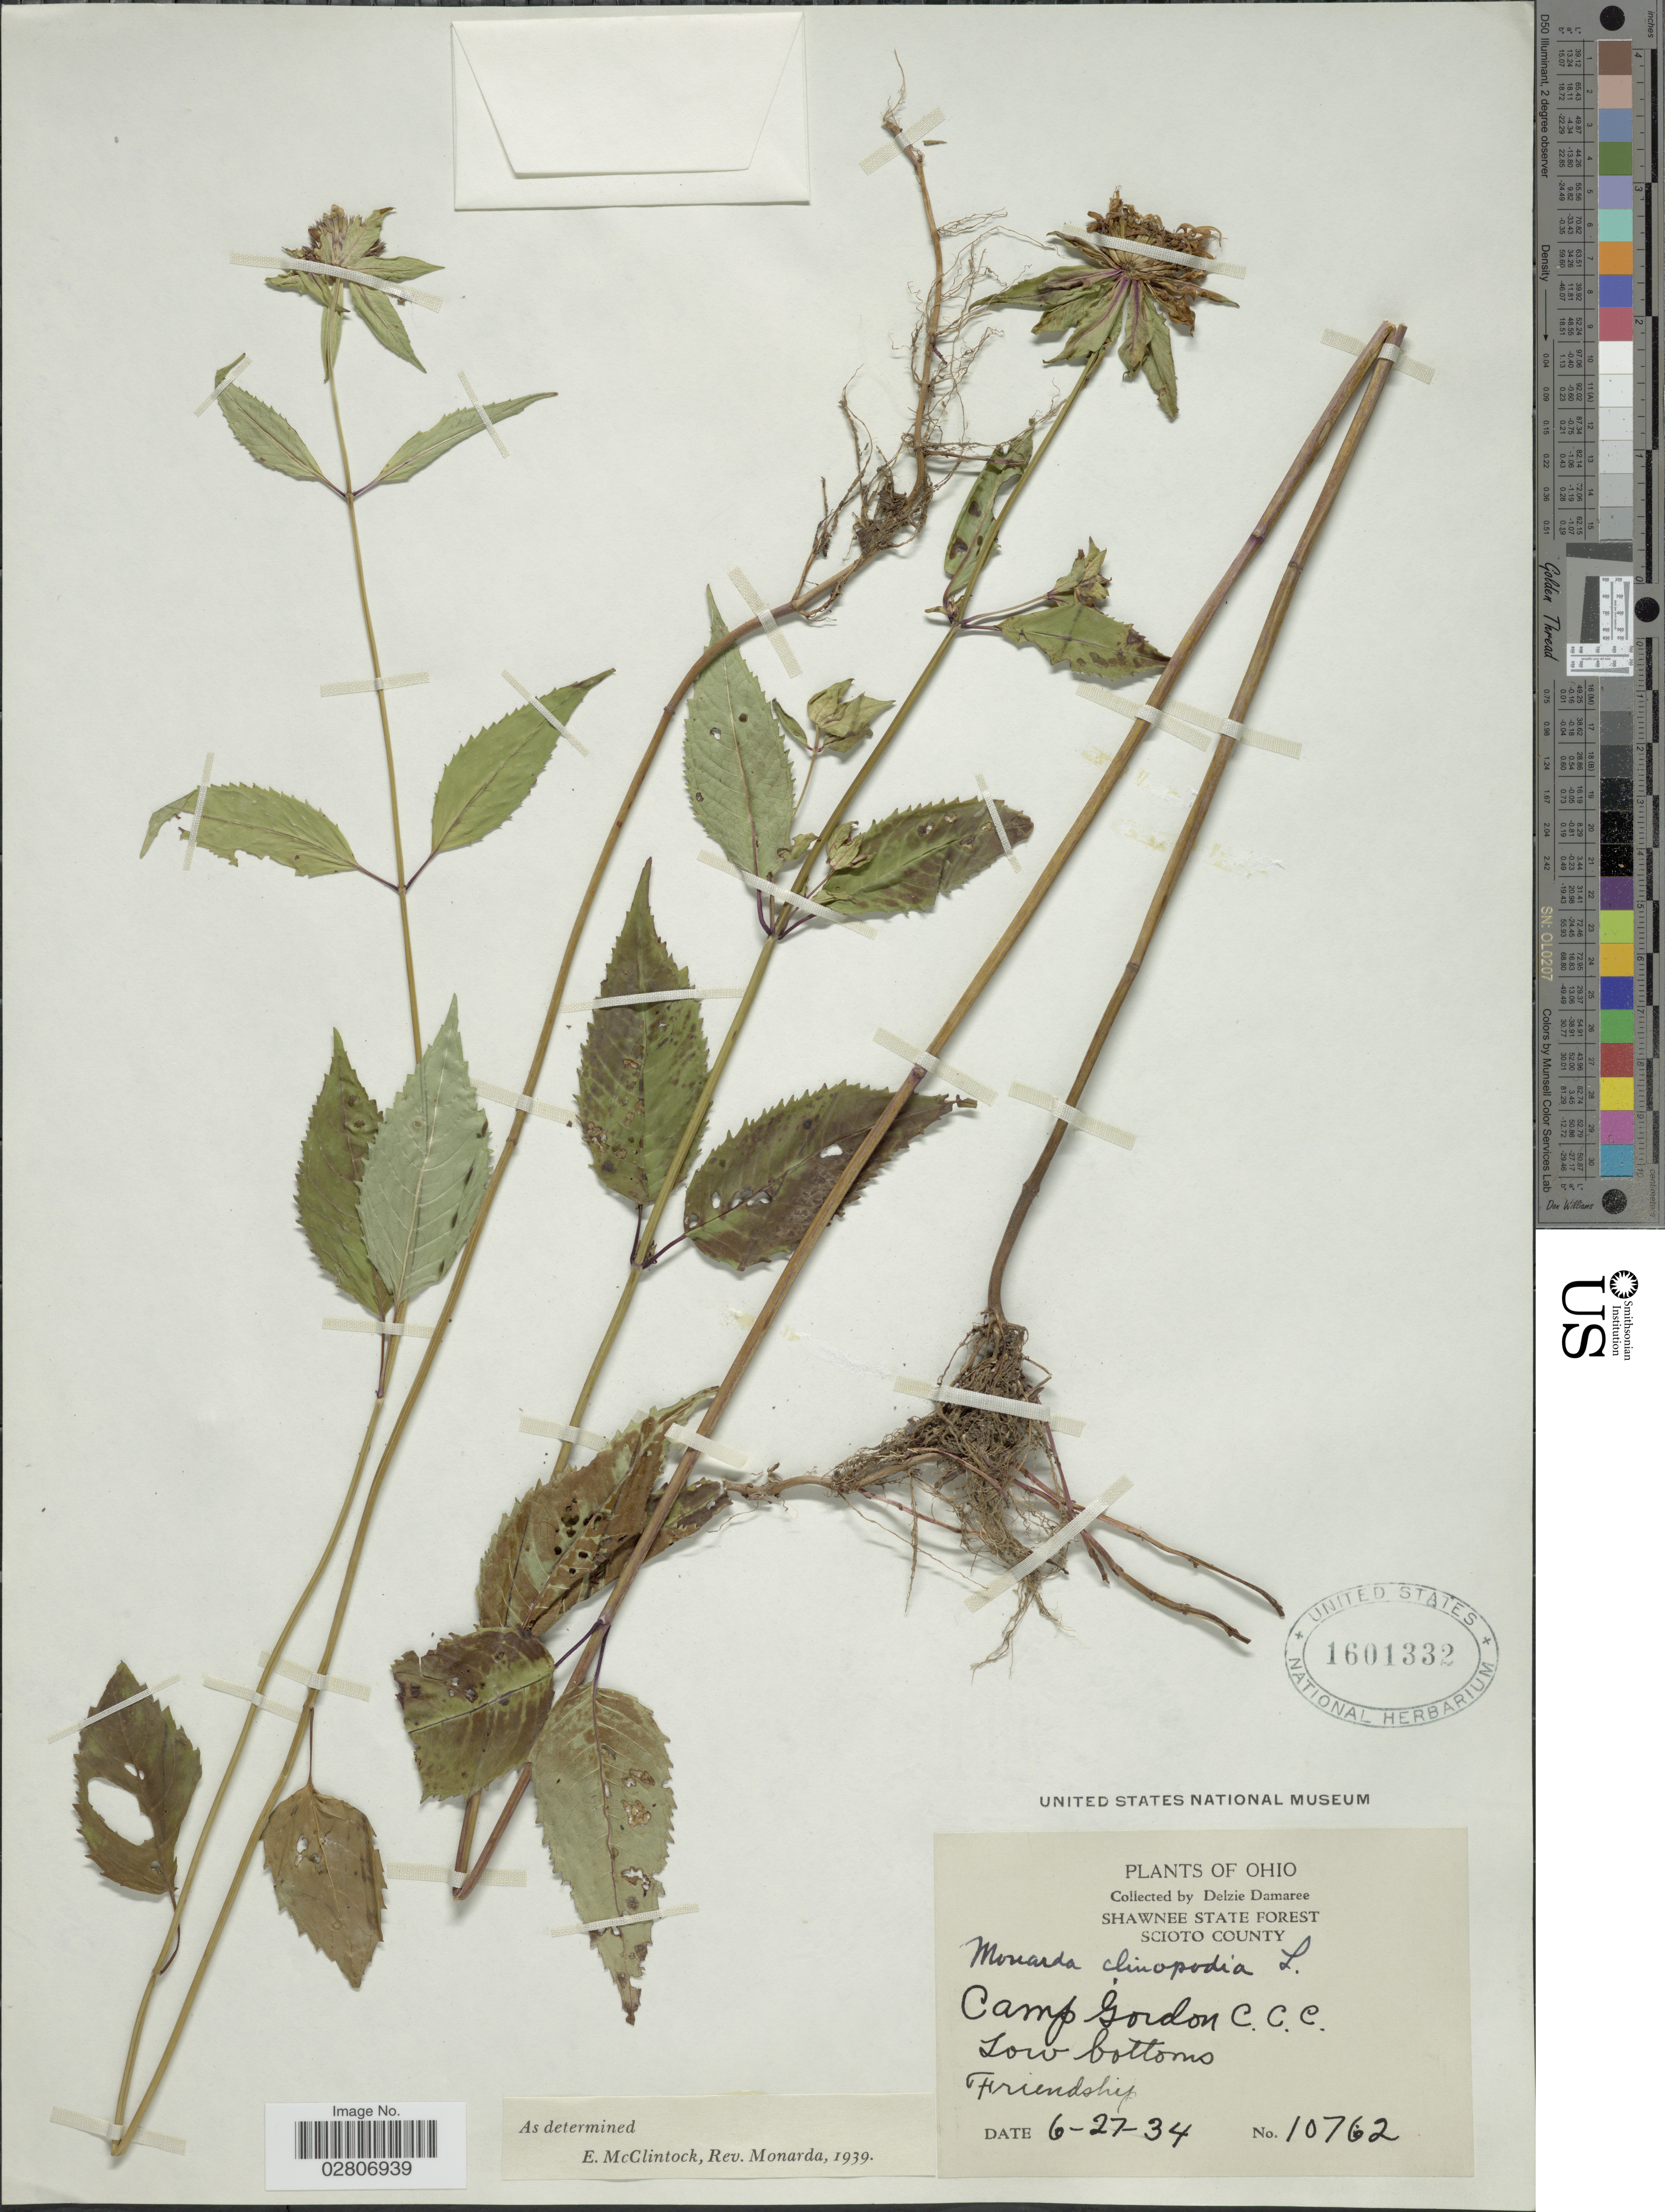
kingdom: Plantae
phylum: Tracheophyta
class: Magnoliopsida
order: Lamiales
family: Lamiaceae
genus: Monarda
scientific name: Monarda clinopodia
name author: L.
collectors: D. Damaree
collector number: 10762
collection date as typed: Transcribed d/m/y: 27/6/34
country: United States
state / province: Ohio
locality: Shawnee State Forest. Scioto County. Camp Gordon C.C.C. Friendship.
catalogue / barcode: US 1601332